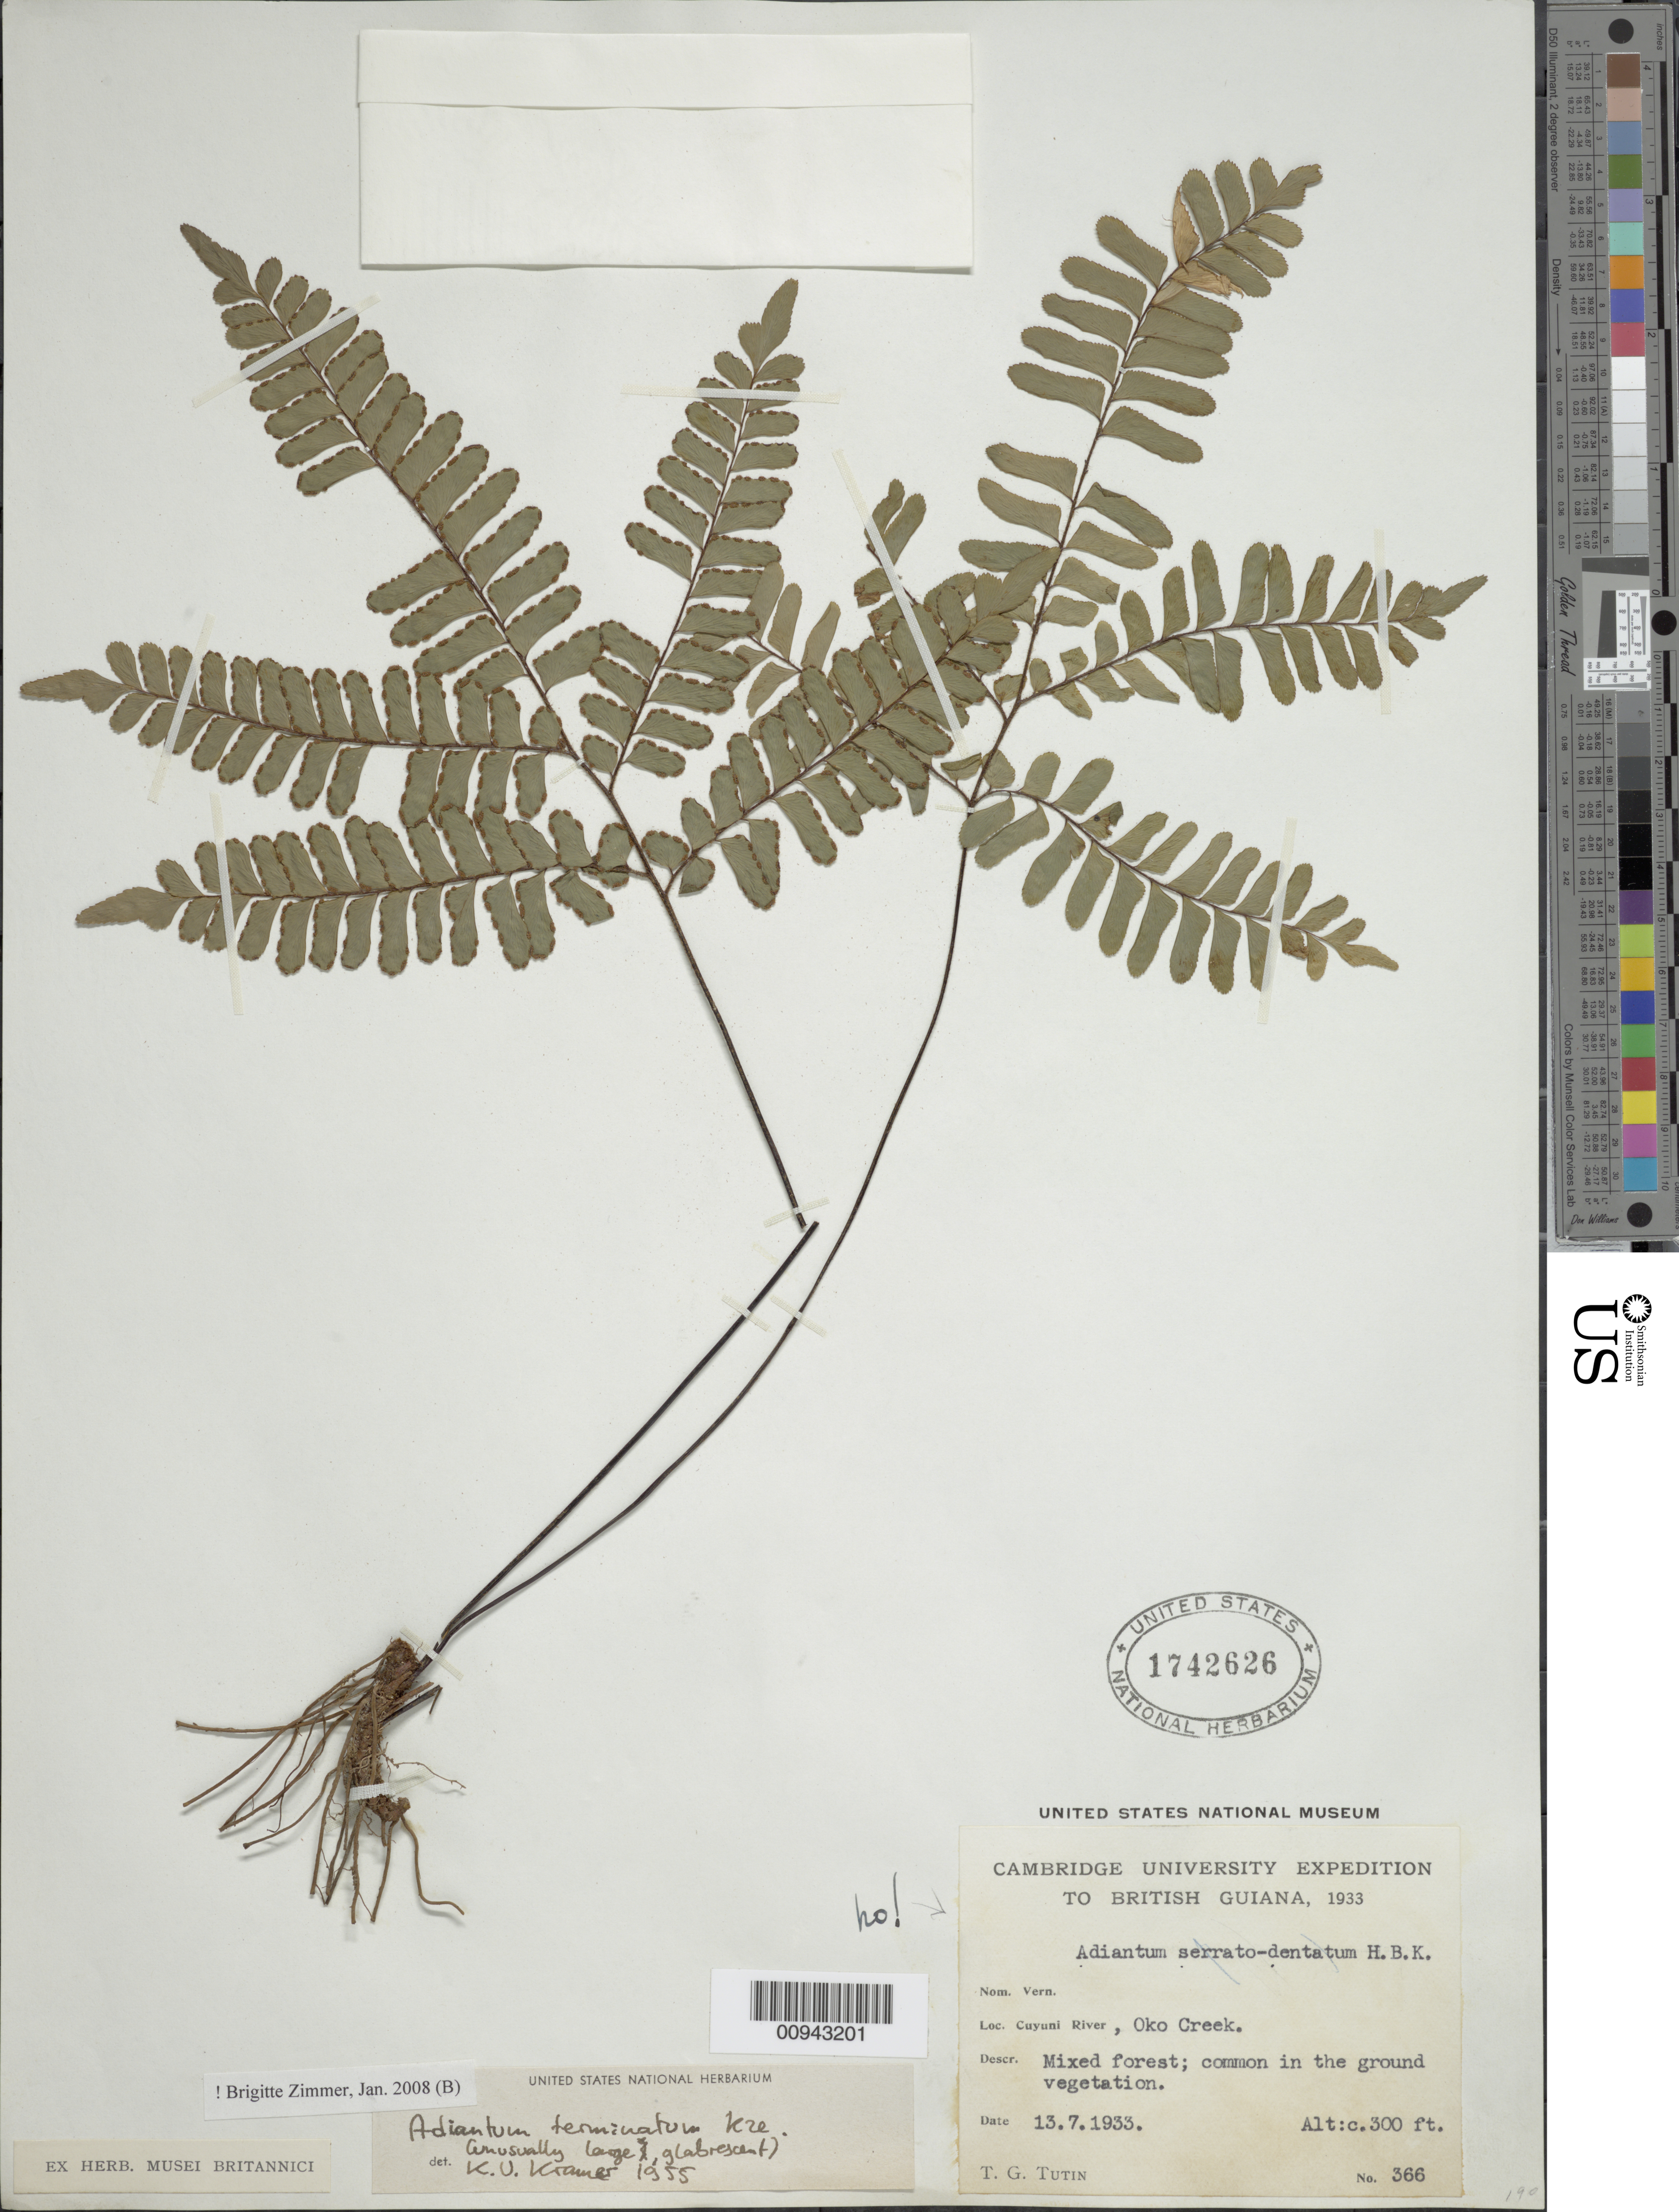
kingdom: Plantae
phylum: Tracheophyta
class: Polypodiopsida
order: Polypodiales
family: Pteridaceae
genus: Adiantum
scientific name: Adiantum terminatum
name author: Kunze ex Miq.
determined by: Zimmer, B.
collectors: T. G. Tutin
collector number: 366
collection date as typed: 13-Jul-33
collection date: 1933-07-13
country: Guyana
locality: Cuyuni River, Oko Creek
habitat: Mixed forest; in the ground vegetation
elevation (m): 91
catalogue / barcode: US 1742626